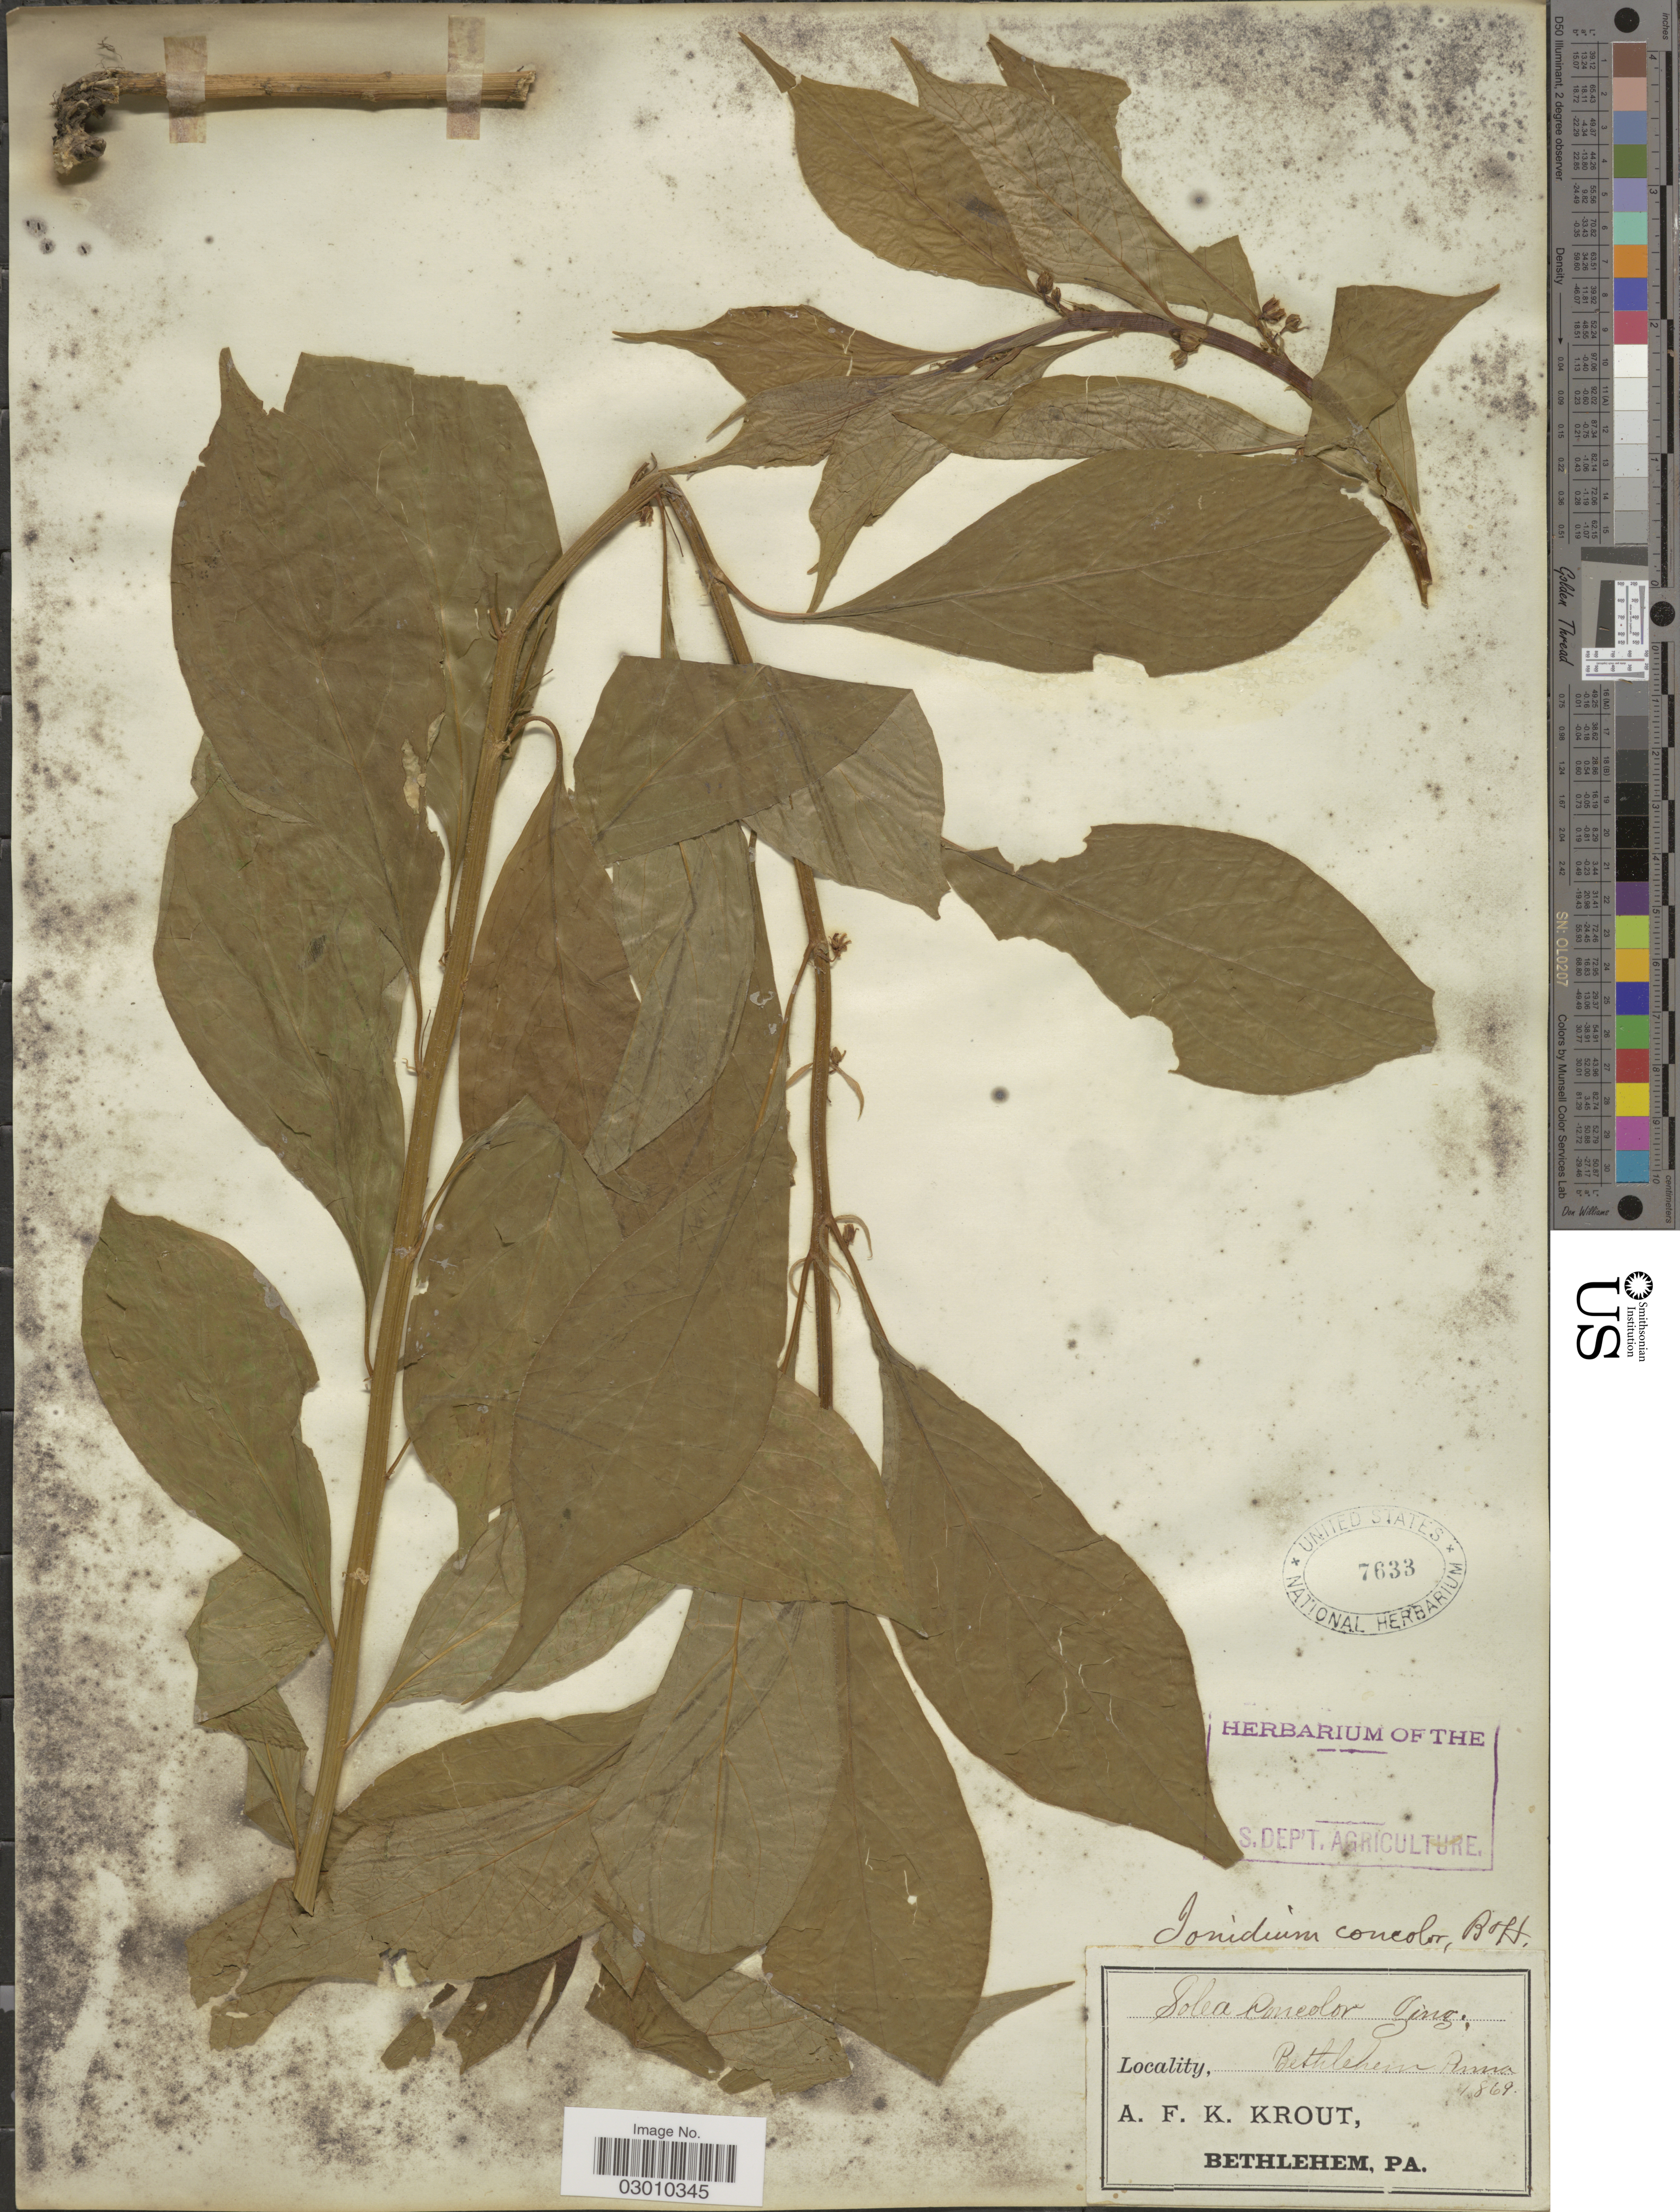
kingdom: Plantae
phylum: Tracheophyta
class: Magnoliopsida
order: Malpighiales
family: Violaceae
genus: Cubelium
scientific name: Cubelium concolor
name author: (T.F. Forst.) Raf. ex Britton & A. Br.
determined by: Strong, Mark T., (BOT), Smithsonian Institution - National Museum of Natural History (UNITED STATES)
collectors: A. Krout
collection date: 1869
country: United States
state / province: Pennsylvania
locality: Bethlehem.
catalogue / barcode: US 7633